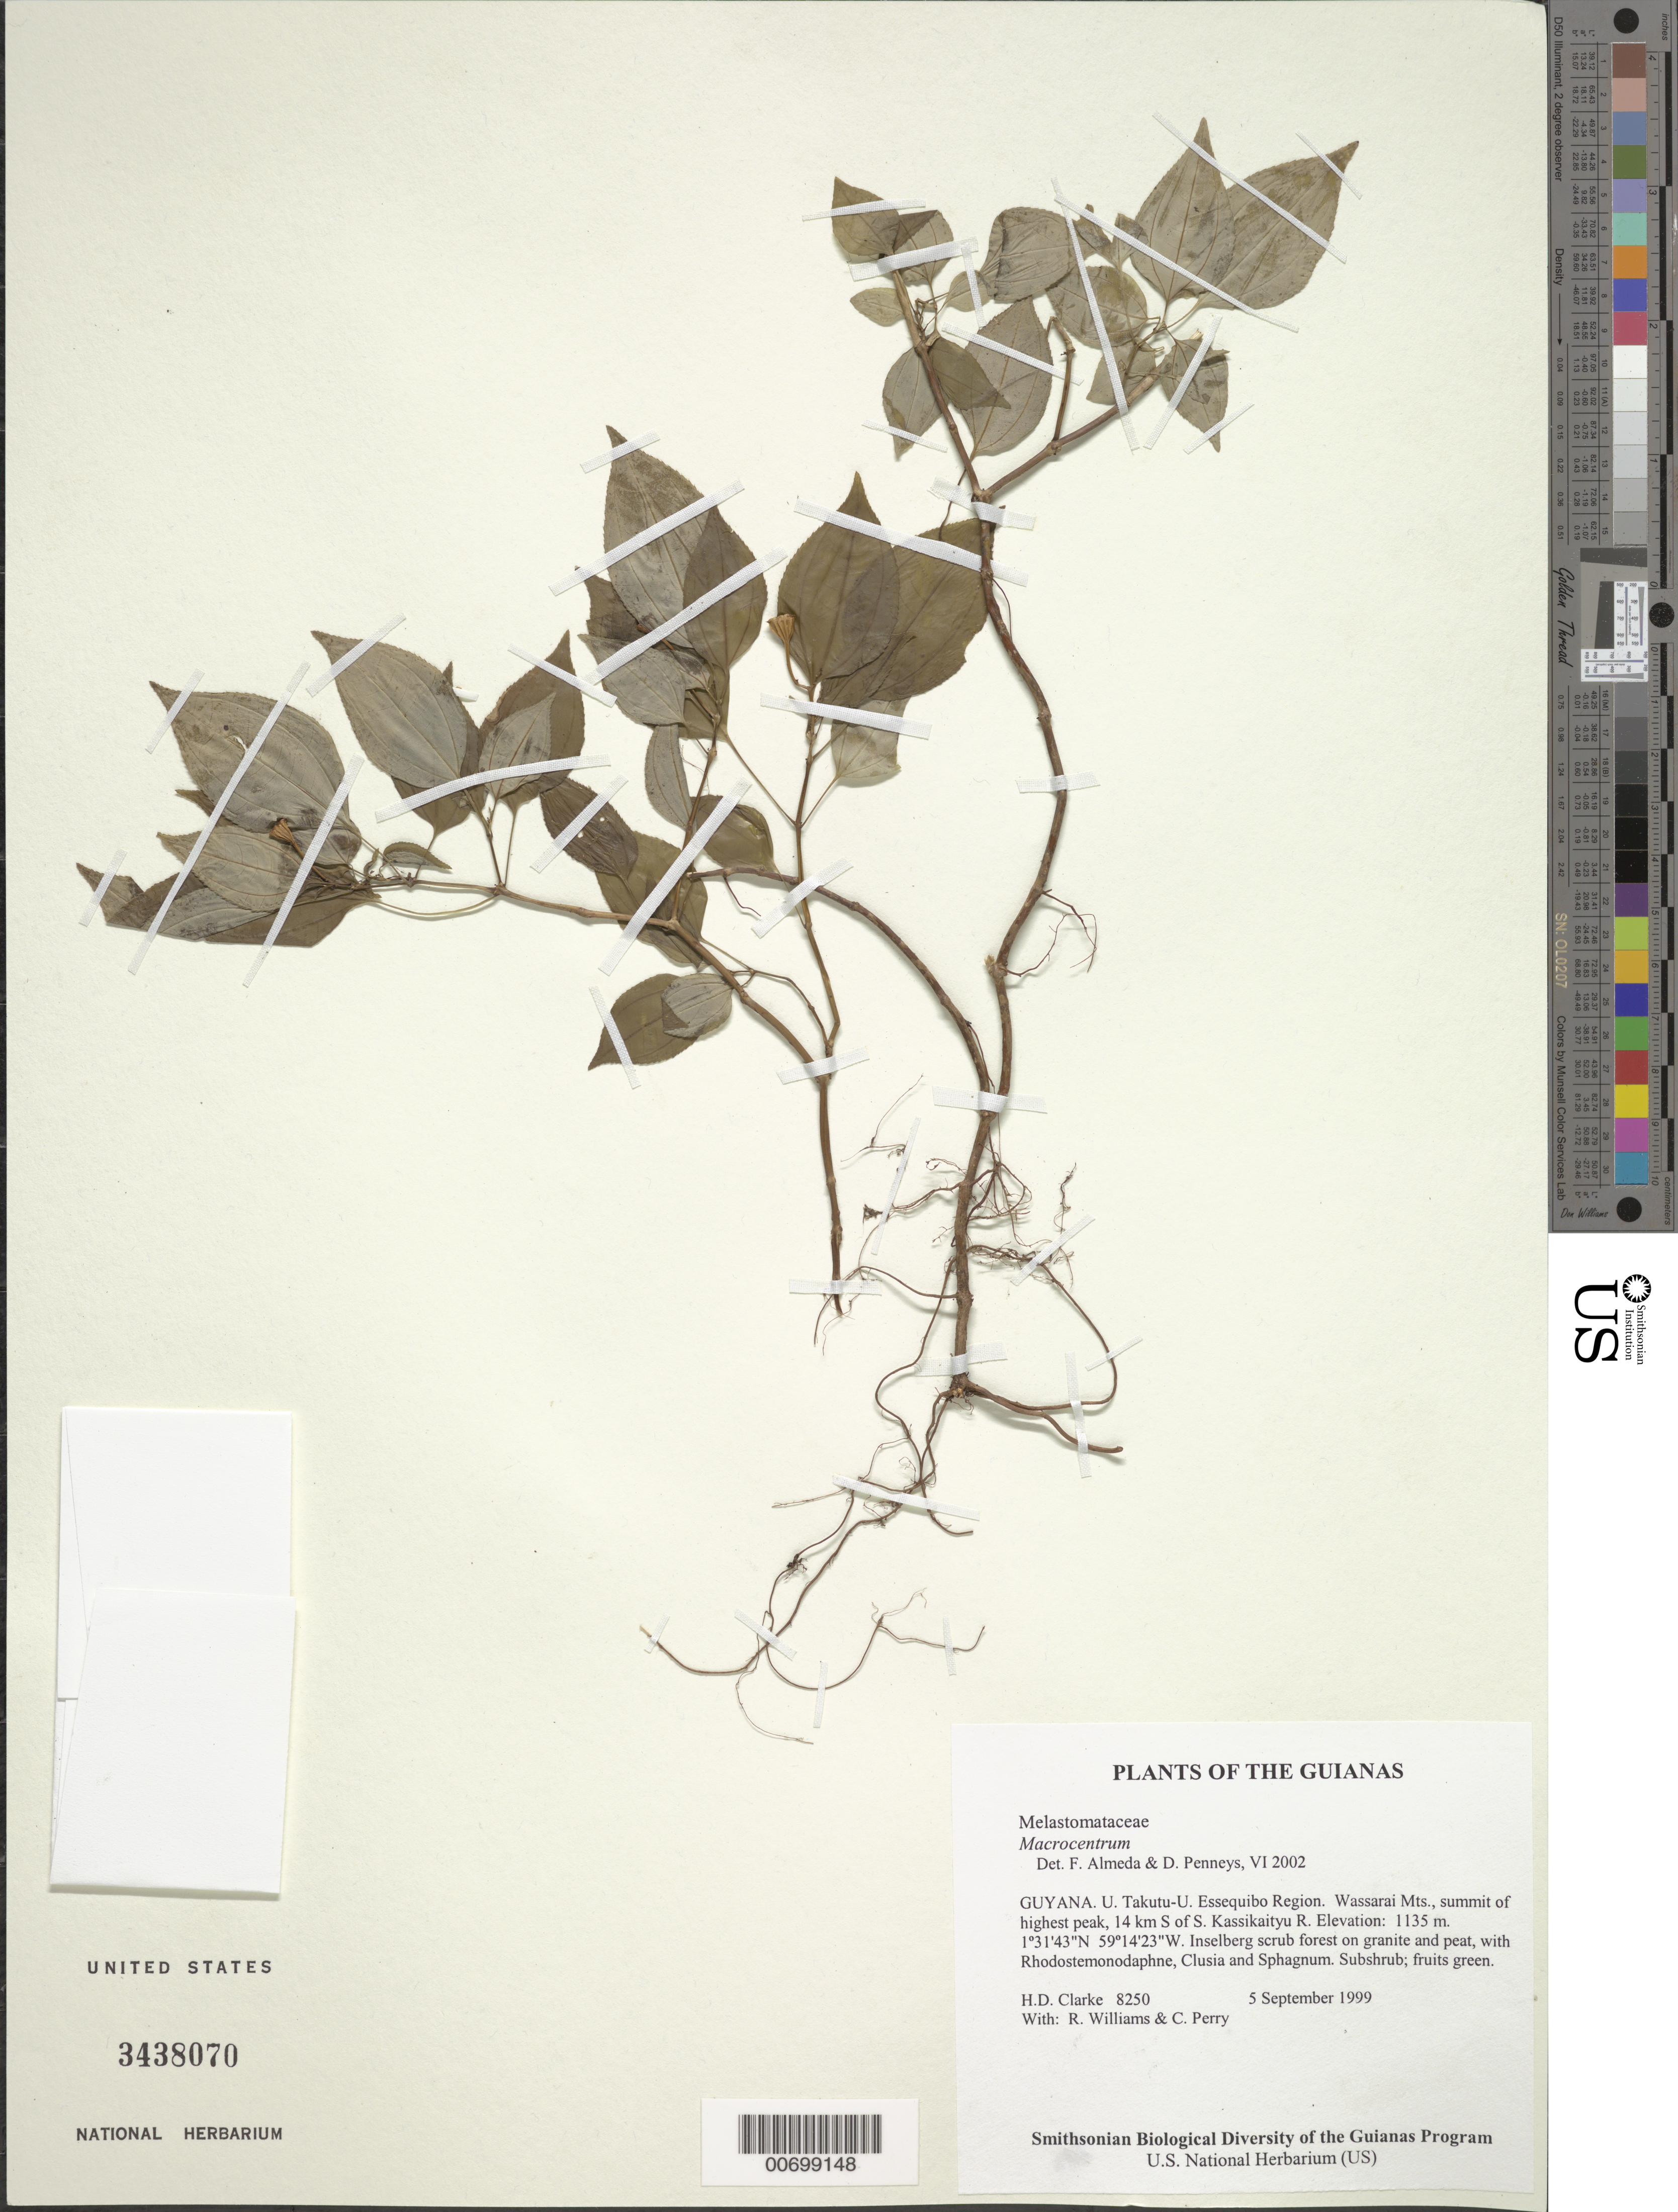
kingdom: Plantae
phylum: Tracheophyta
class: Magnoliopsida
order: Myrtales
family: Melastomataceae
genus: Macrocentrum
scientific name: Macrocentrum sp.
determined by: Almeda, F.; Penneys, D. S.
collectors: H. D. Clarke, R. Williams & C. Perry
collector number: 8250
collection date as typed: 5 September 1999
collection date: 1999-09-05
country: Guyana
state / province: U. Takutu-U. Essequibo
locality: Wassarai Mts., summit of highest peak, 14 km S of S. Kassikaityu R.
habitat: Inselberg scrub forest on granite and peat, with Rhodostemonodaphne, Clusia and Sphagnum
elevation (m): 1135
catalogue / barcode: US 3438070